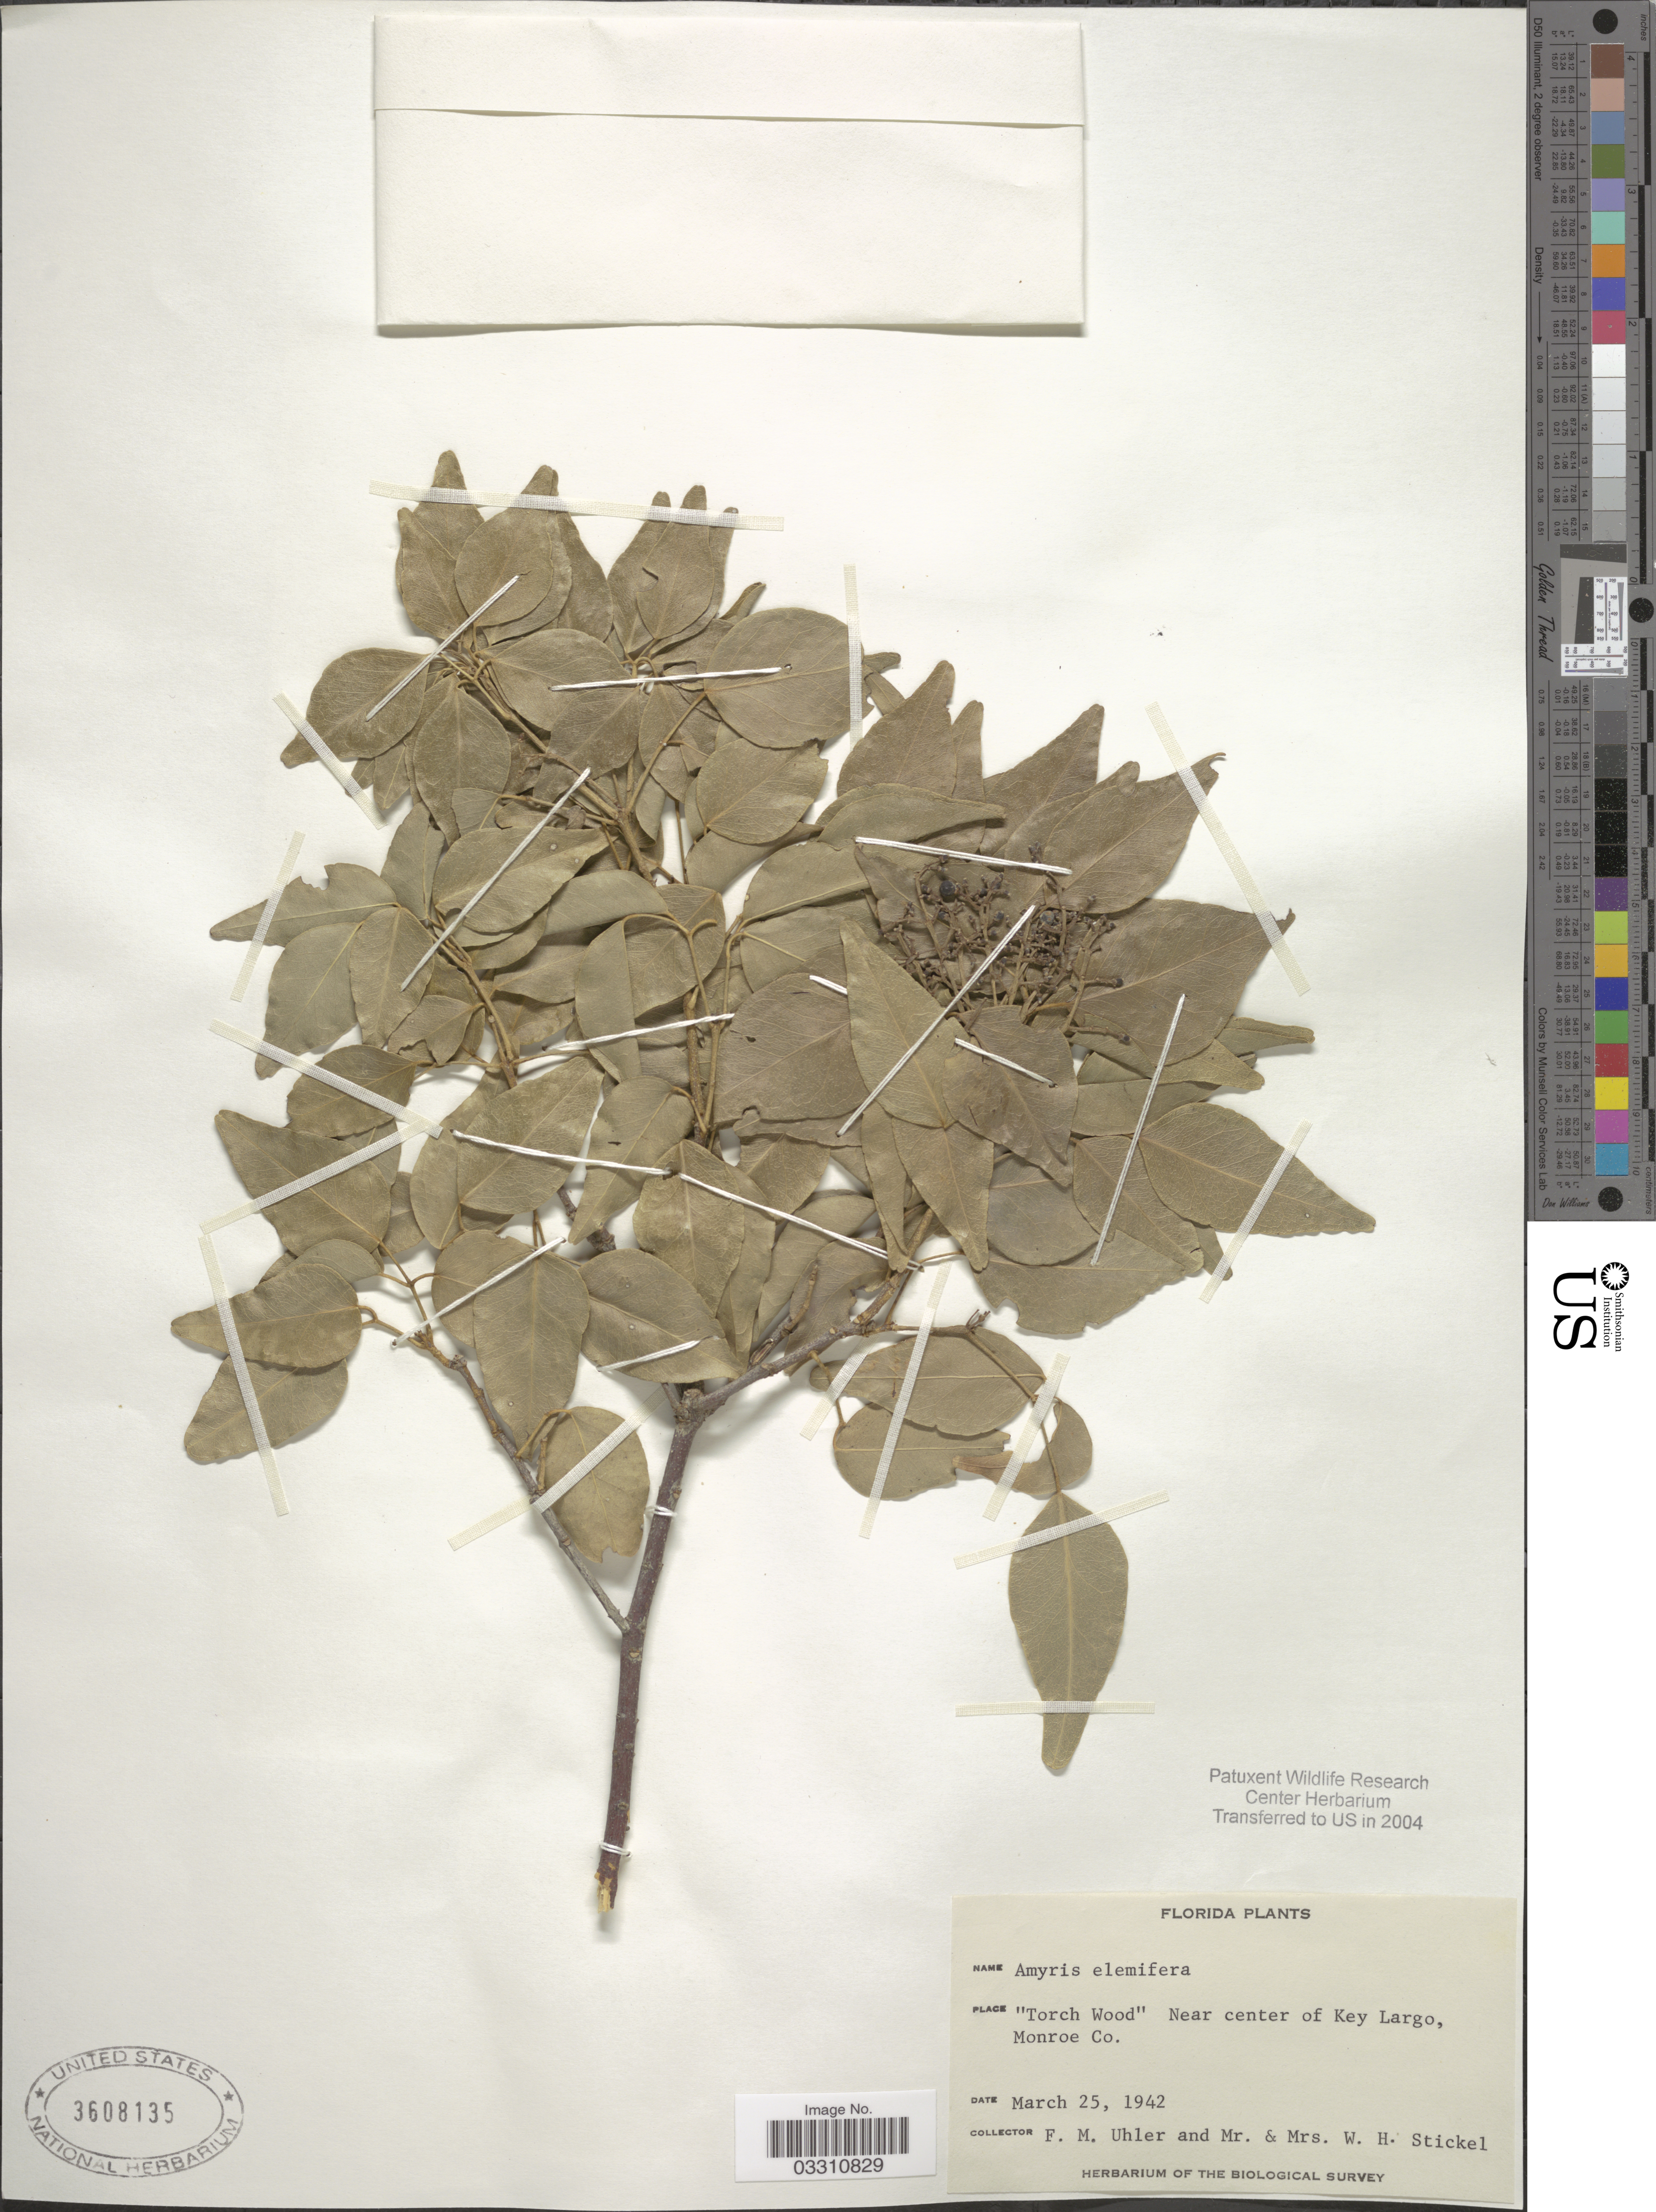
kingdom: Plantae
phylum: Tracheophyta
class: Magnoliopsida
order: Sapindales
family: Rutaceae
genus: Amyris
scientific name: Amyris elemifera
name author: L.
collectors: F. M. Uhler, W. Stickel & W. Stickel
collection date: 1942-03-25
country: United States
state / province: Florida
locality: Torch Wood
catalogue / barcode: US 3608135